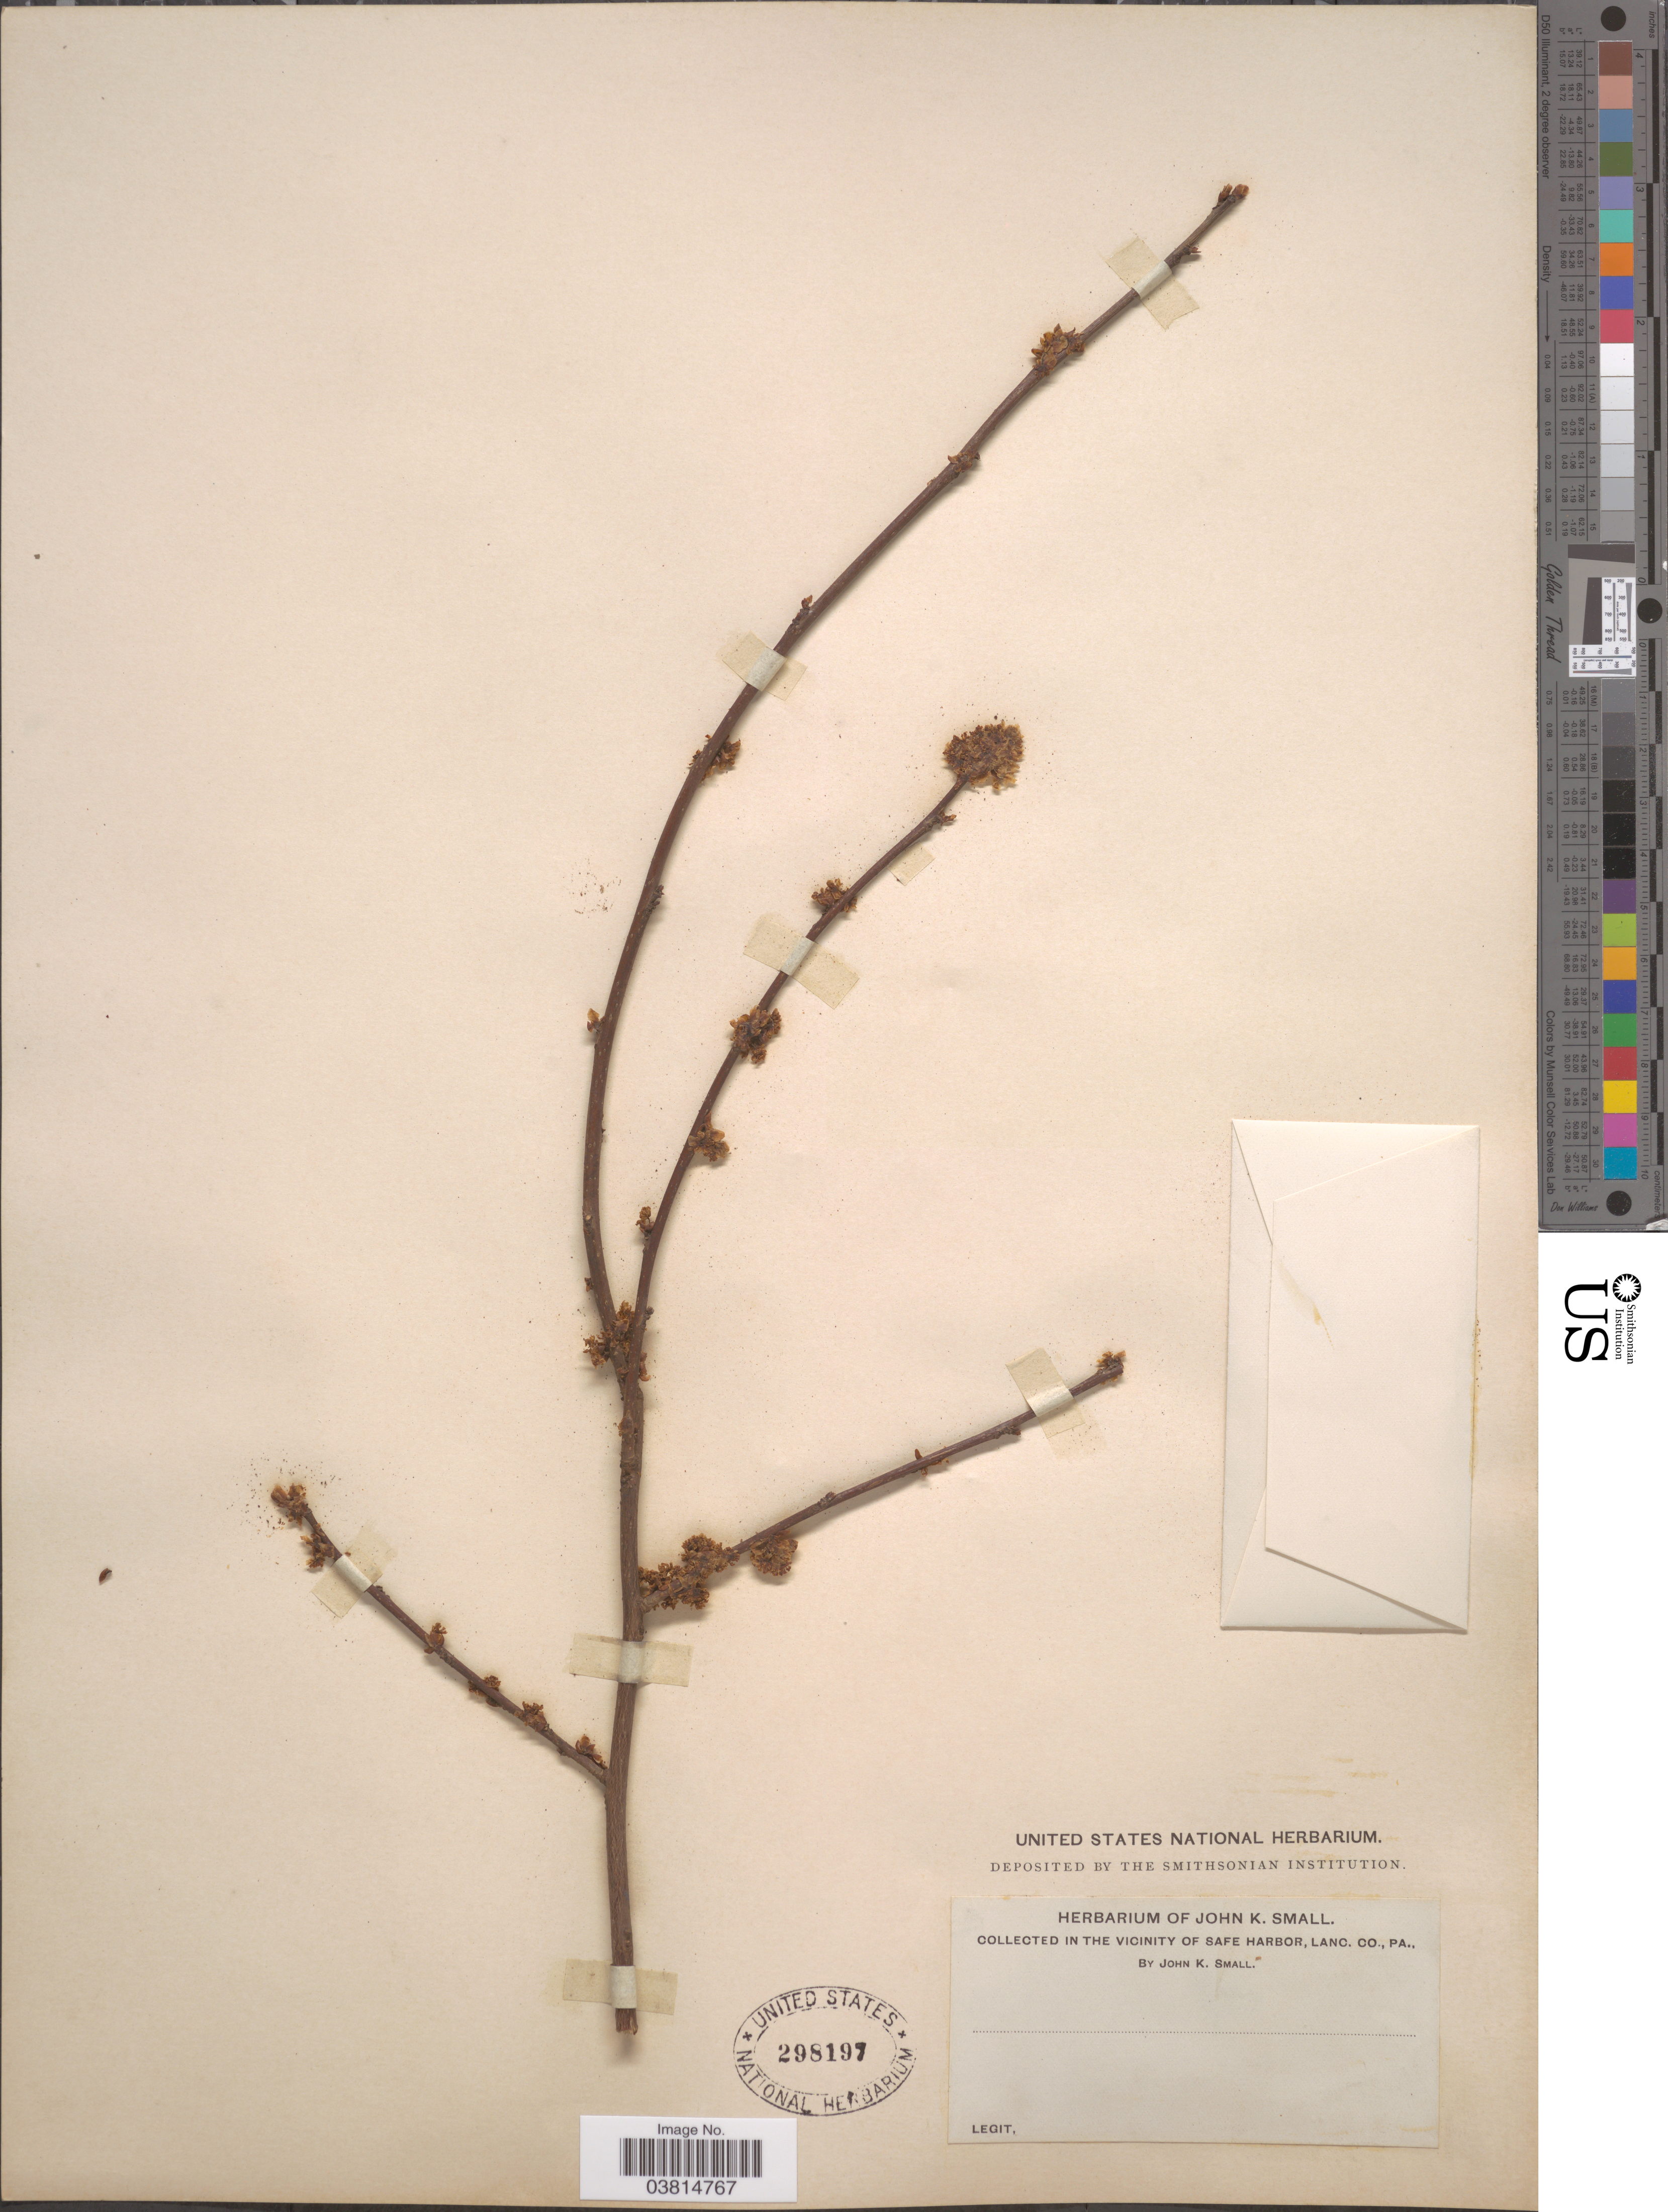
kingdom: Plantae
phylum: Tracheophyta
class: Magnoliopsida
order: Laurales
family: Lauraceae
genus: Lindera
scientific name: Lindera benzoin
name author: (L.) Blume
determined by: Strong, Mark T., (BOT), Smithsonian Institution - National Museum of Natural History (UNITED STATES)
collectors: J. K. Small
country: United States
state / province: Pennsylvania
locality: In the vicinity of Safe Harbor, Lanc. Co.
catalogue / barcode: US 298197